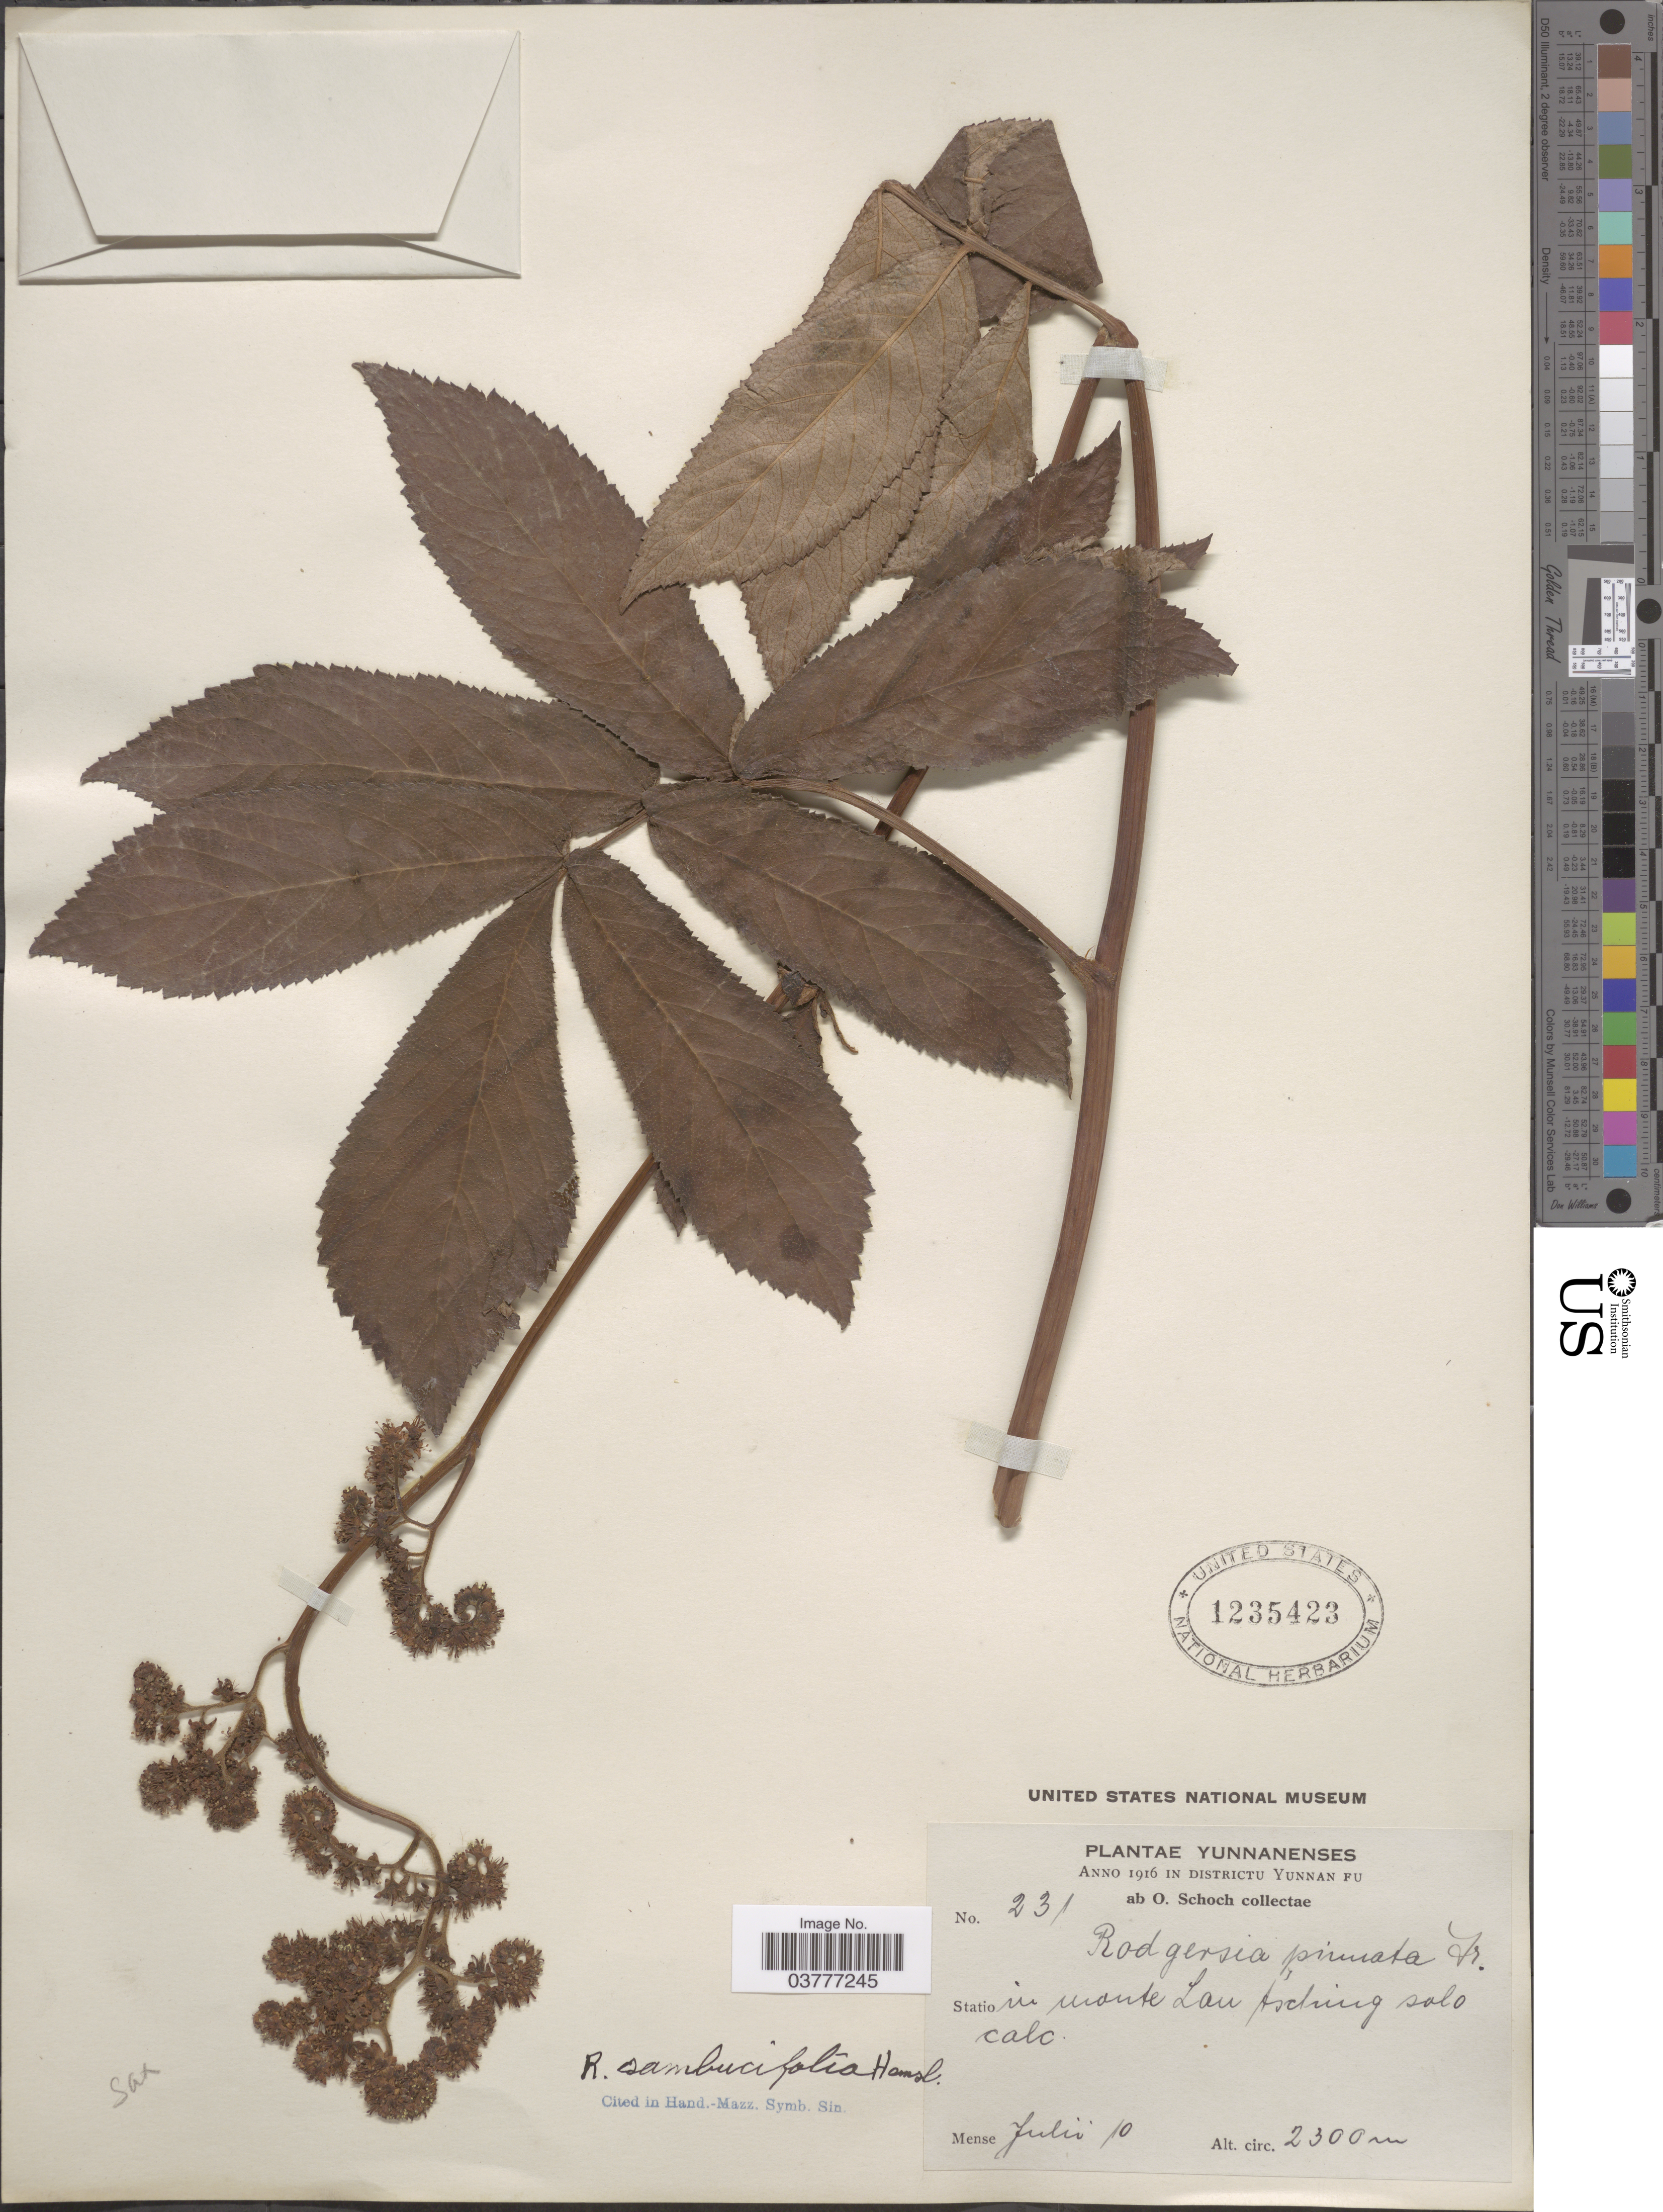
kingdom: Plantae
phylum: Tracheophyta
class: Magnoliopsida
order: Saxifragales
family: Saxifragaceae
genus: Rodgersia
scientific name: Rodgersia sambucifolia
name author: Hemsl.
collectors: O. Schoch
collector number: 231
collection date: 1916-07-10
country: China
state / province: Yunnan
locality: Statio in monte Lau Asching solo calc.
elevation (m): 2300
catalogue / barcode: US 1235423